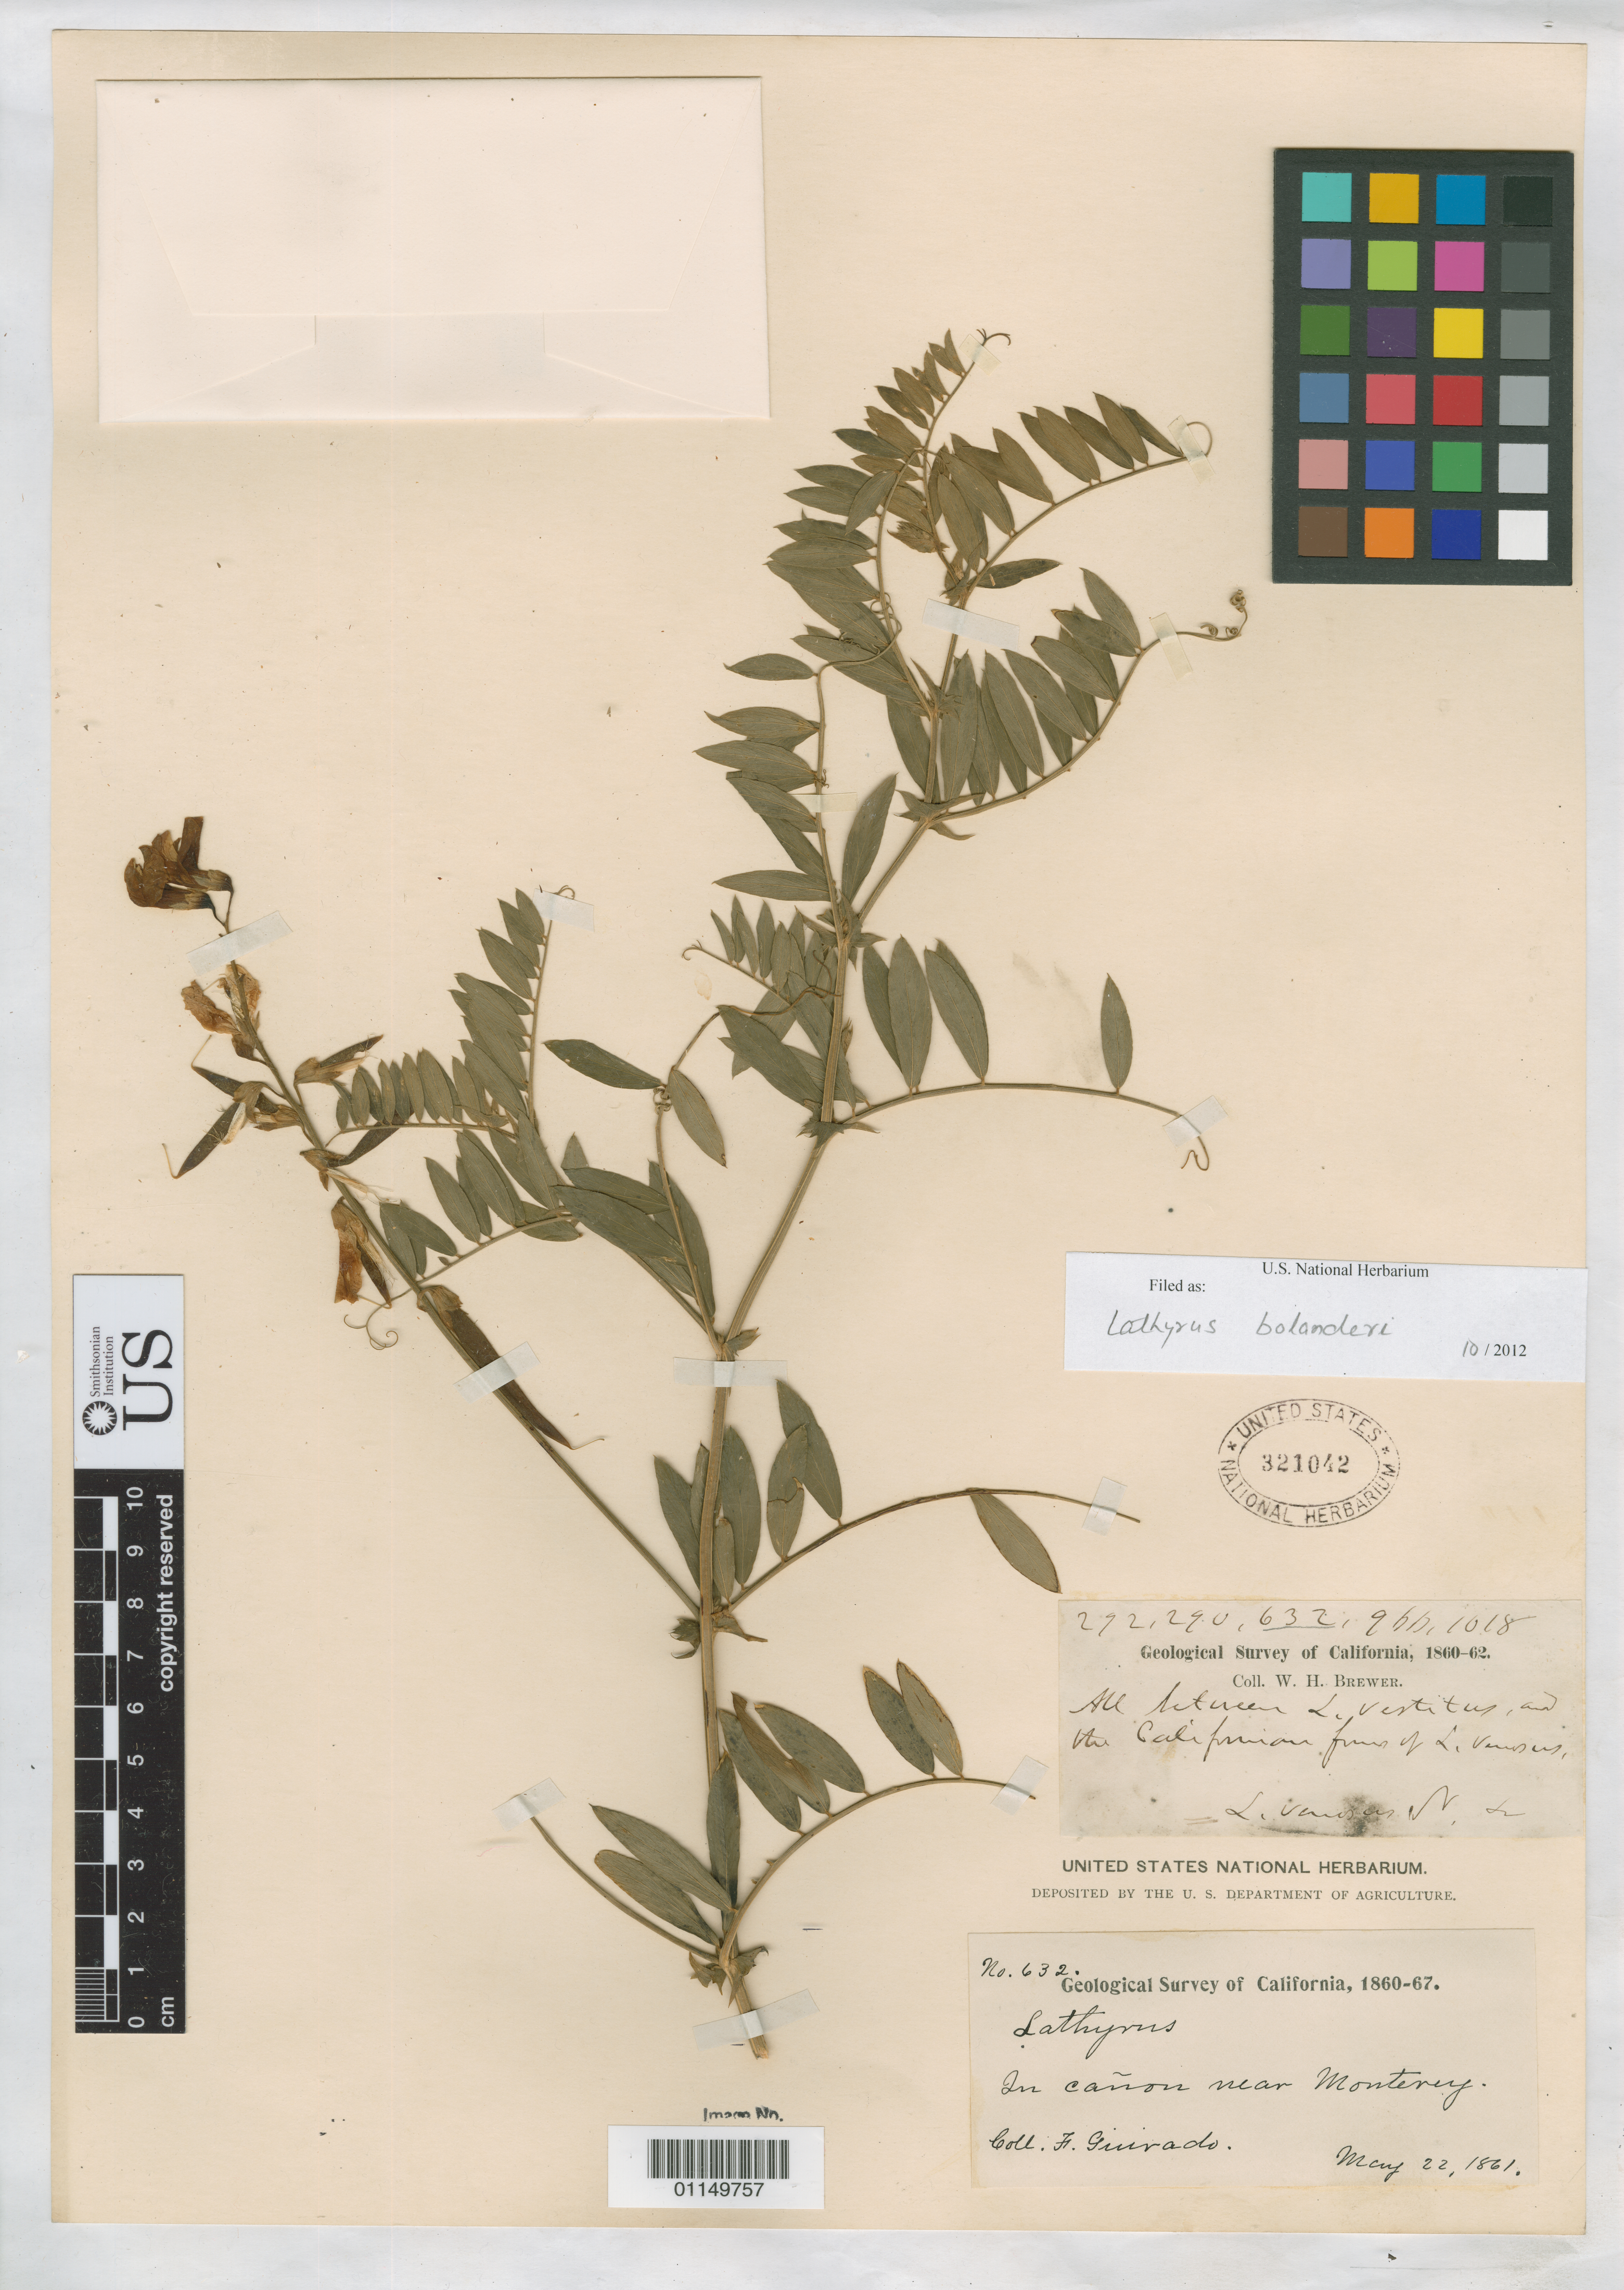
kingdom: Plantae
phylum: Tracheophyta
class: Magnoliopsida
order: Fabales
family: Fabaceae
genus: Lathyrus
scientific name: Lathyrus bolanderi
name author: S. Watson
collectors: F. Guirado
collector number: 632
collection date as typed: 22 May 1861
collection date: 1861-05-22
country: United States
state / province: California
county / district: Monterey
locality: In canyon near Monterey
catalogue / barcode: US 321042